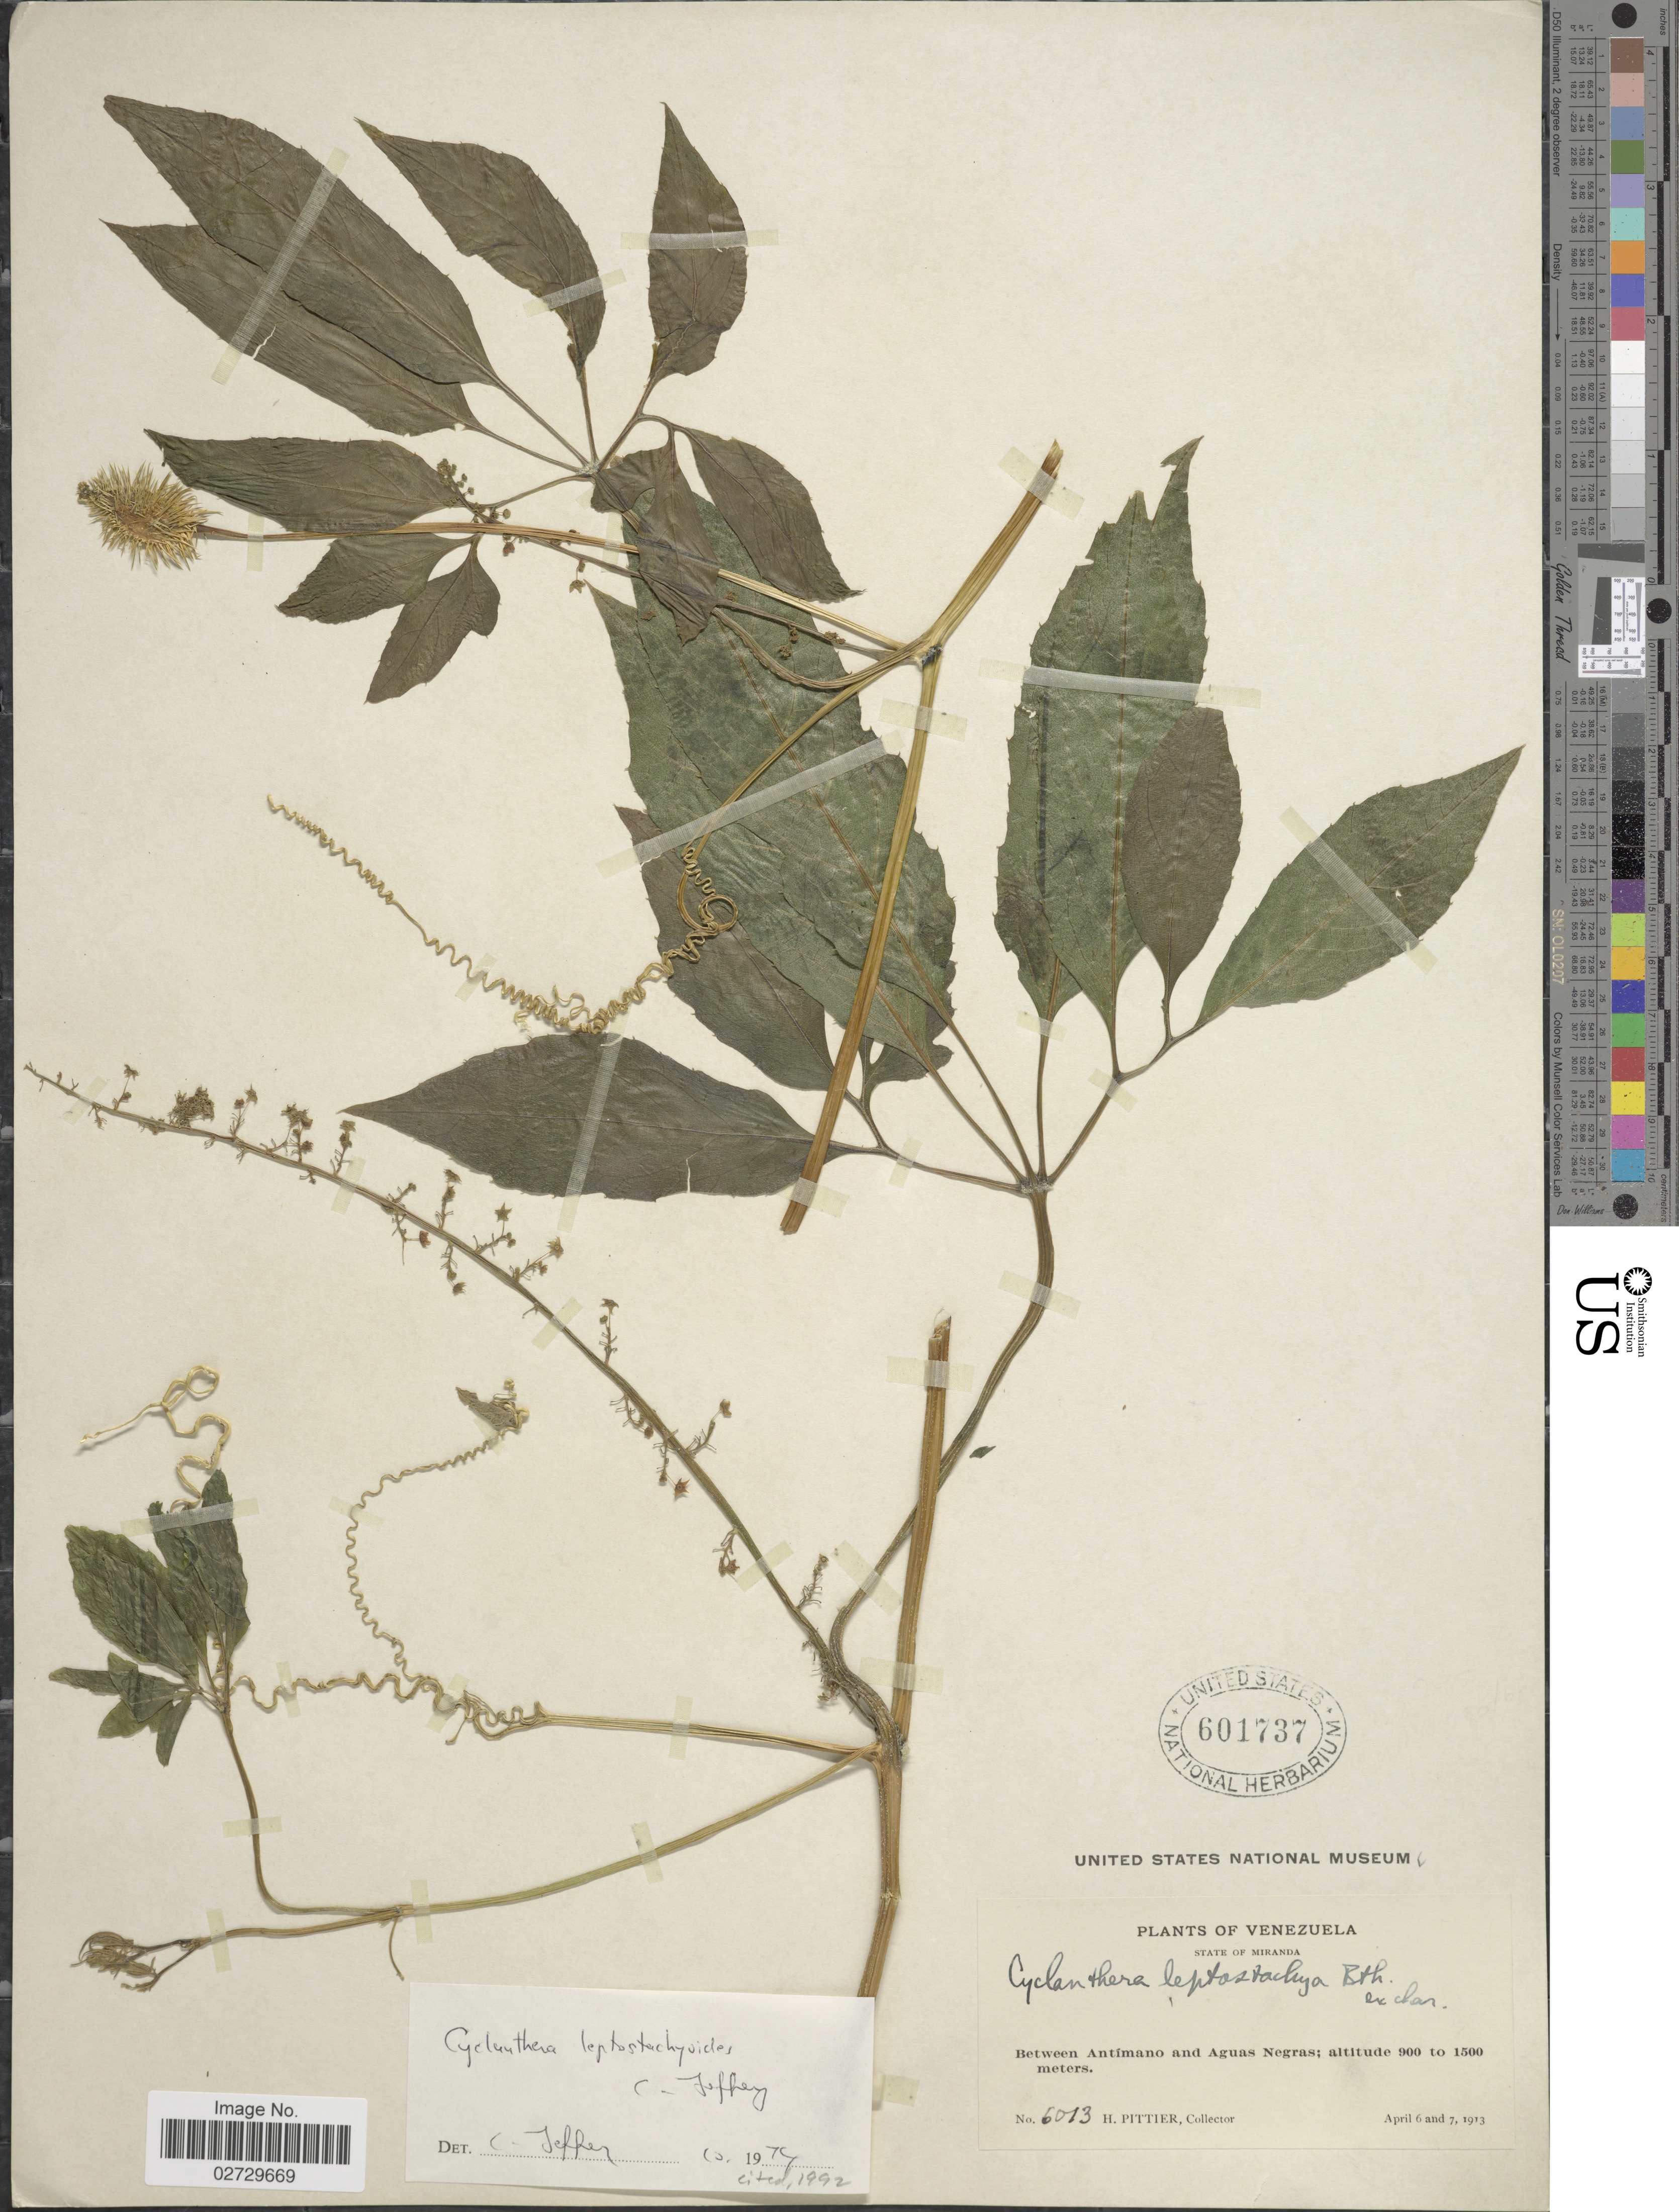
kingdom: Plantae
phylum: Tracheophyta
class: Magnoliopsida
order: Cucurbitales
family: Cucurbitaceae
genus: Cyclanthera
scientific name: Cyclanthera leptostachyoides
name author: C. Jeffrey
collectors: H. F. Pittier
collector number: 6013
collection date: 1913-04-06/1913-04-07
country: Venezuela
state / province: Miranda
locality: Between Antimano and Aguas Negras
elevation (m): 900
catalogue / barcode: US 601737